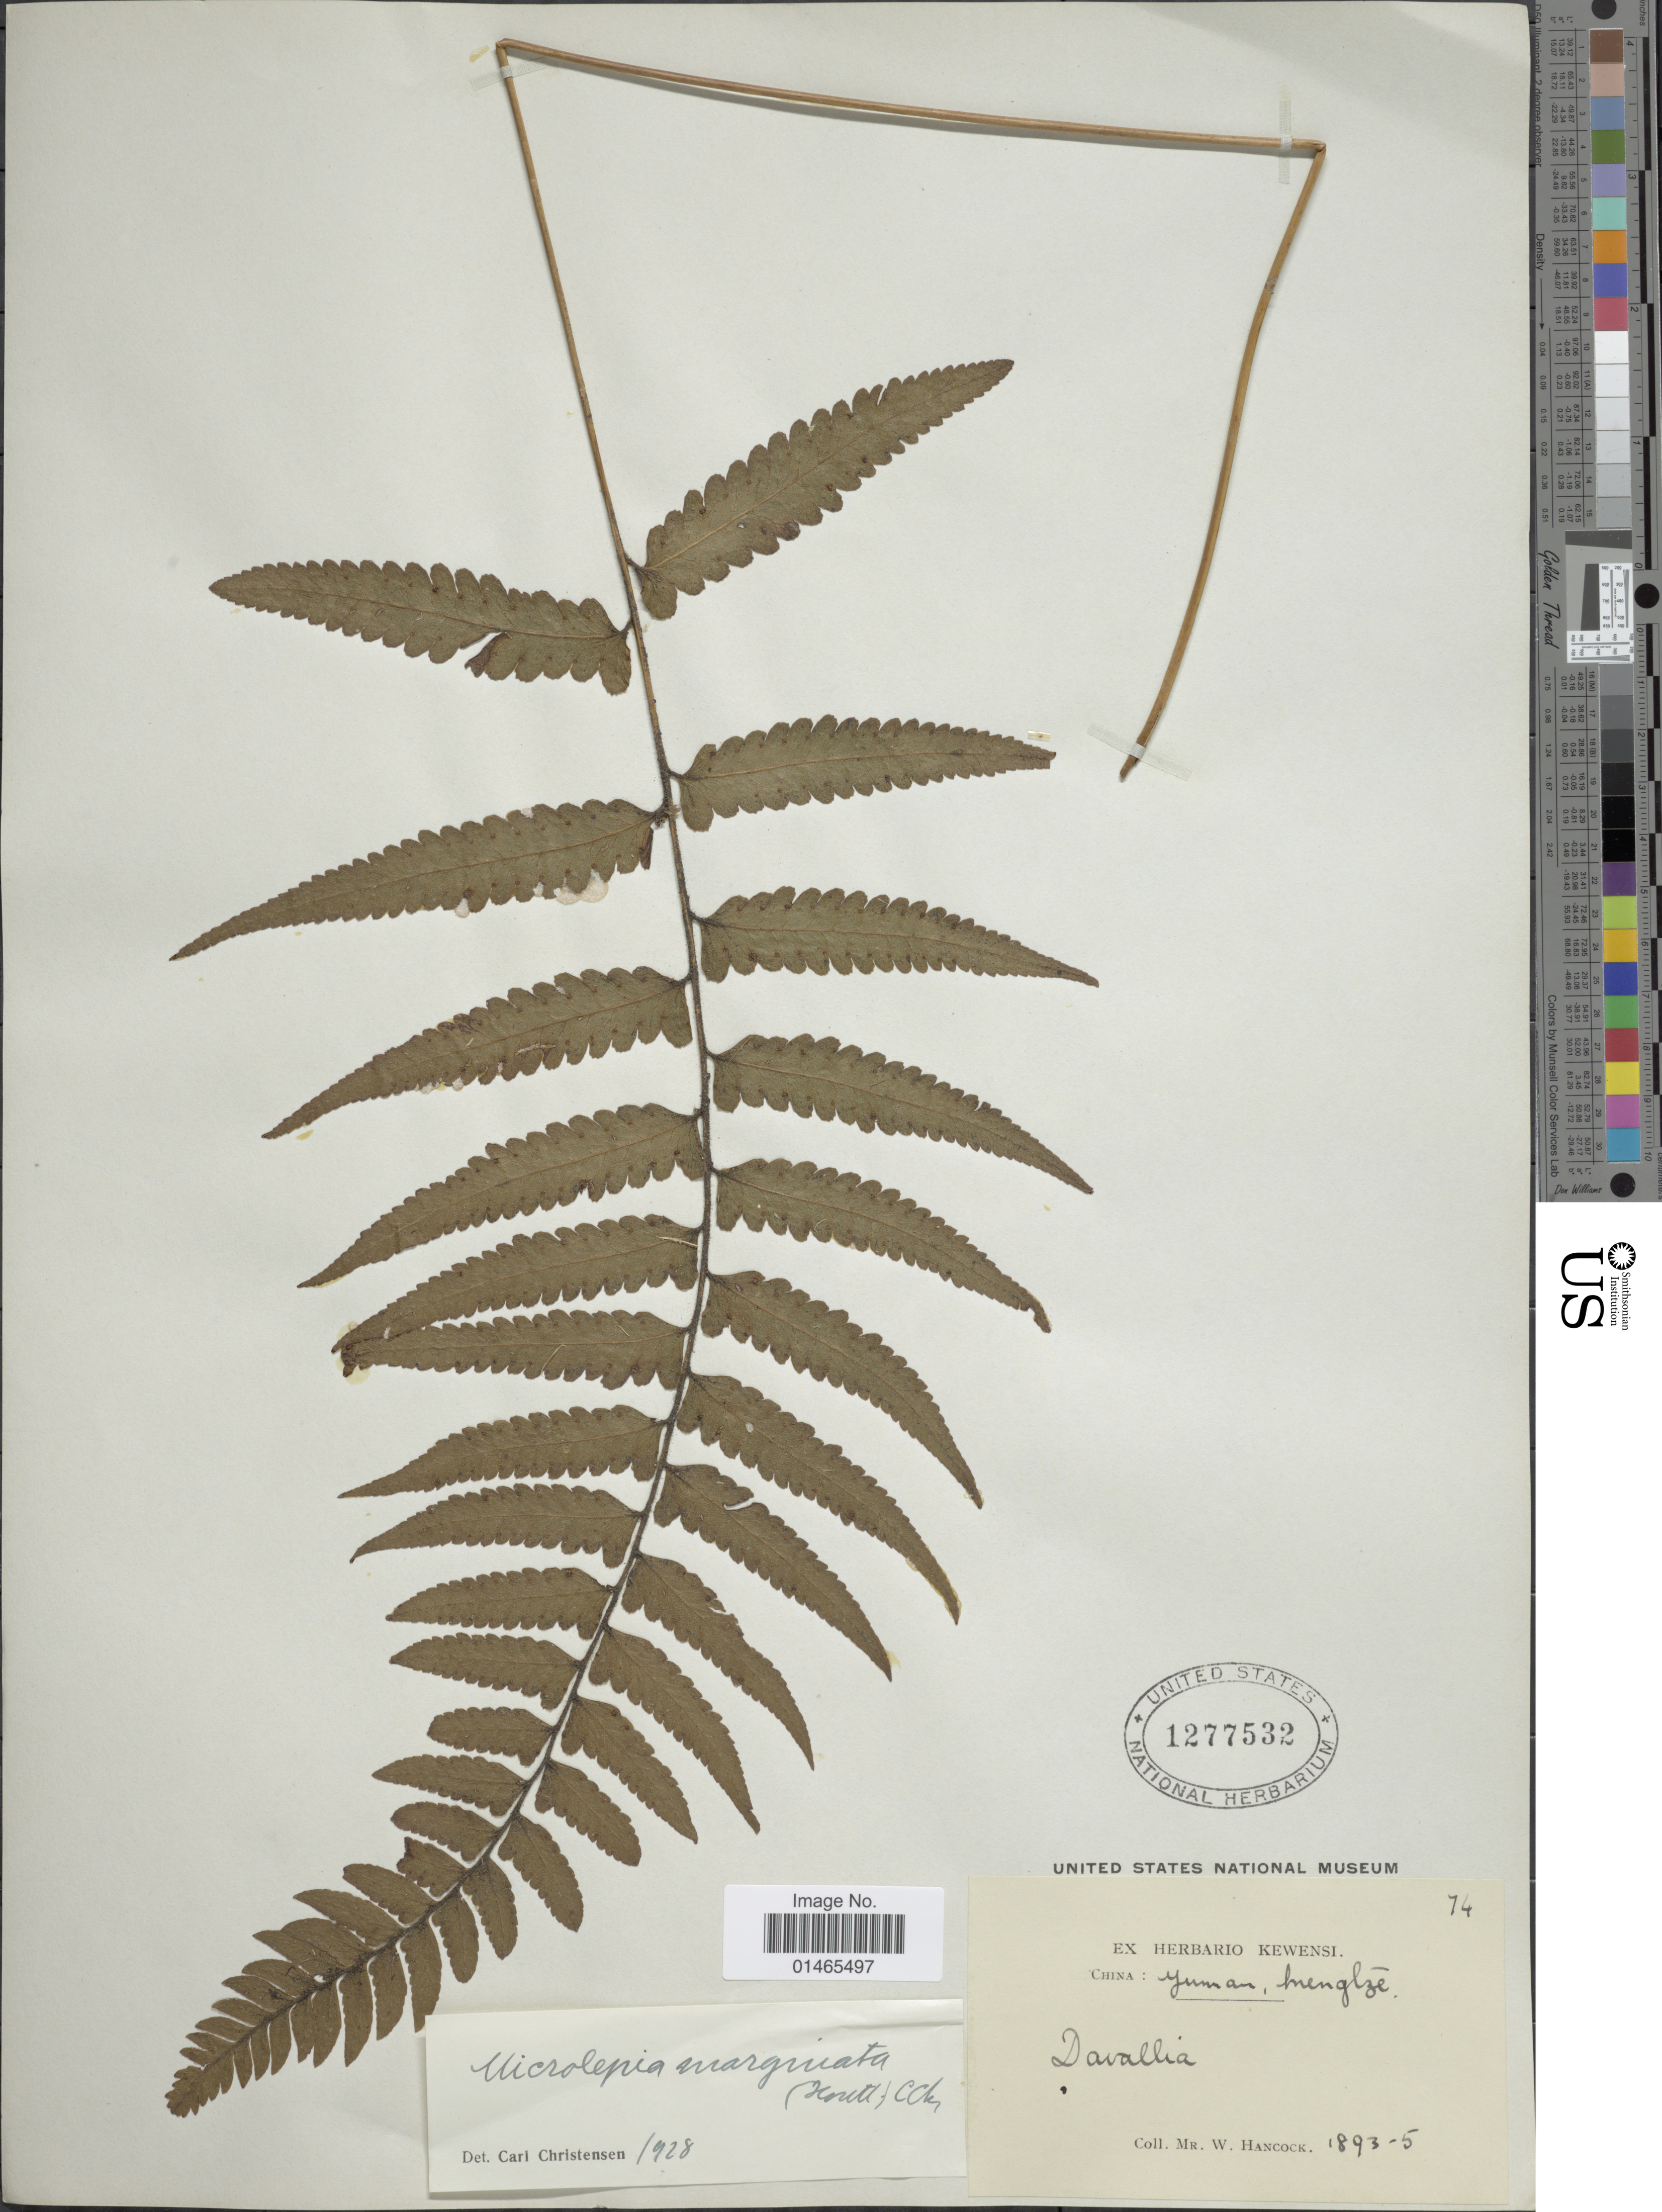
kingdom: Plantae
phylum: Tracheophyta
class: Polypodiopsida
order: Polypodiales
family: Dennstaedtiaceae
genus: Microlepia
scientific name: Microlepia marginata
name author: (Houtt.) C. Chr.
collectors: W. Hancock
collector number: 74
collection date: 1893/1895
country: China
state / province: Yunnan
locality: Mengtze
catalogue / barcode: US 1277532